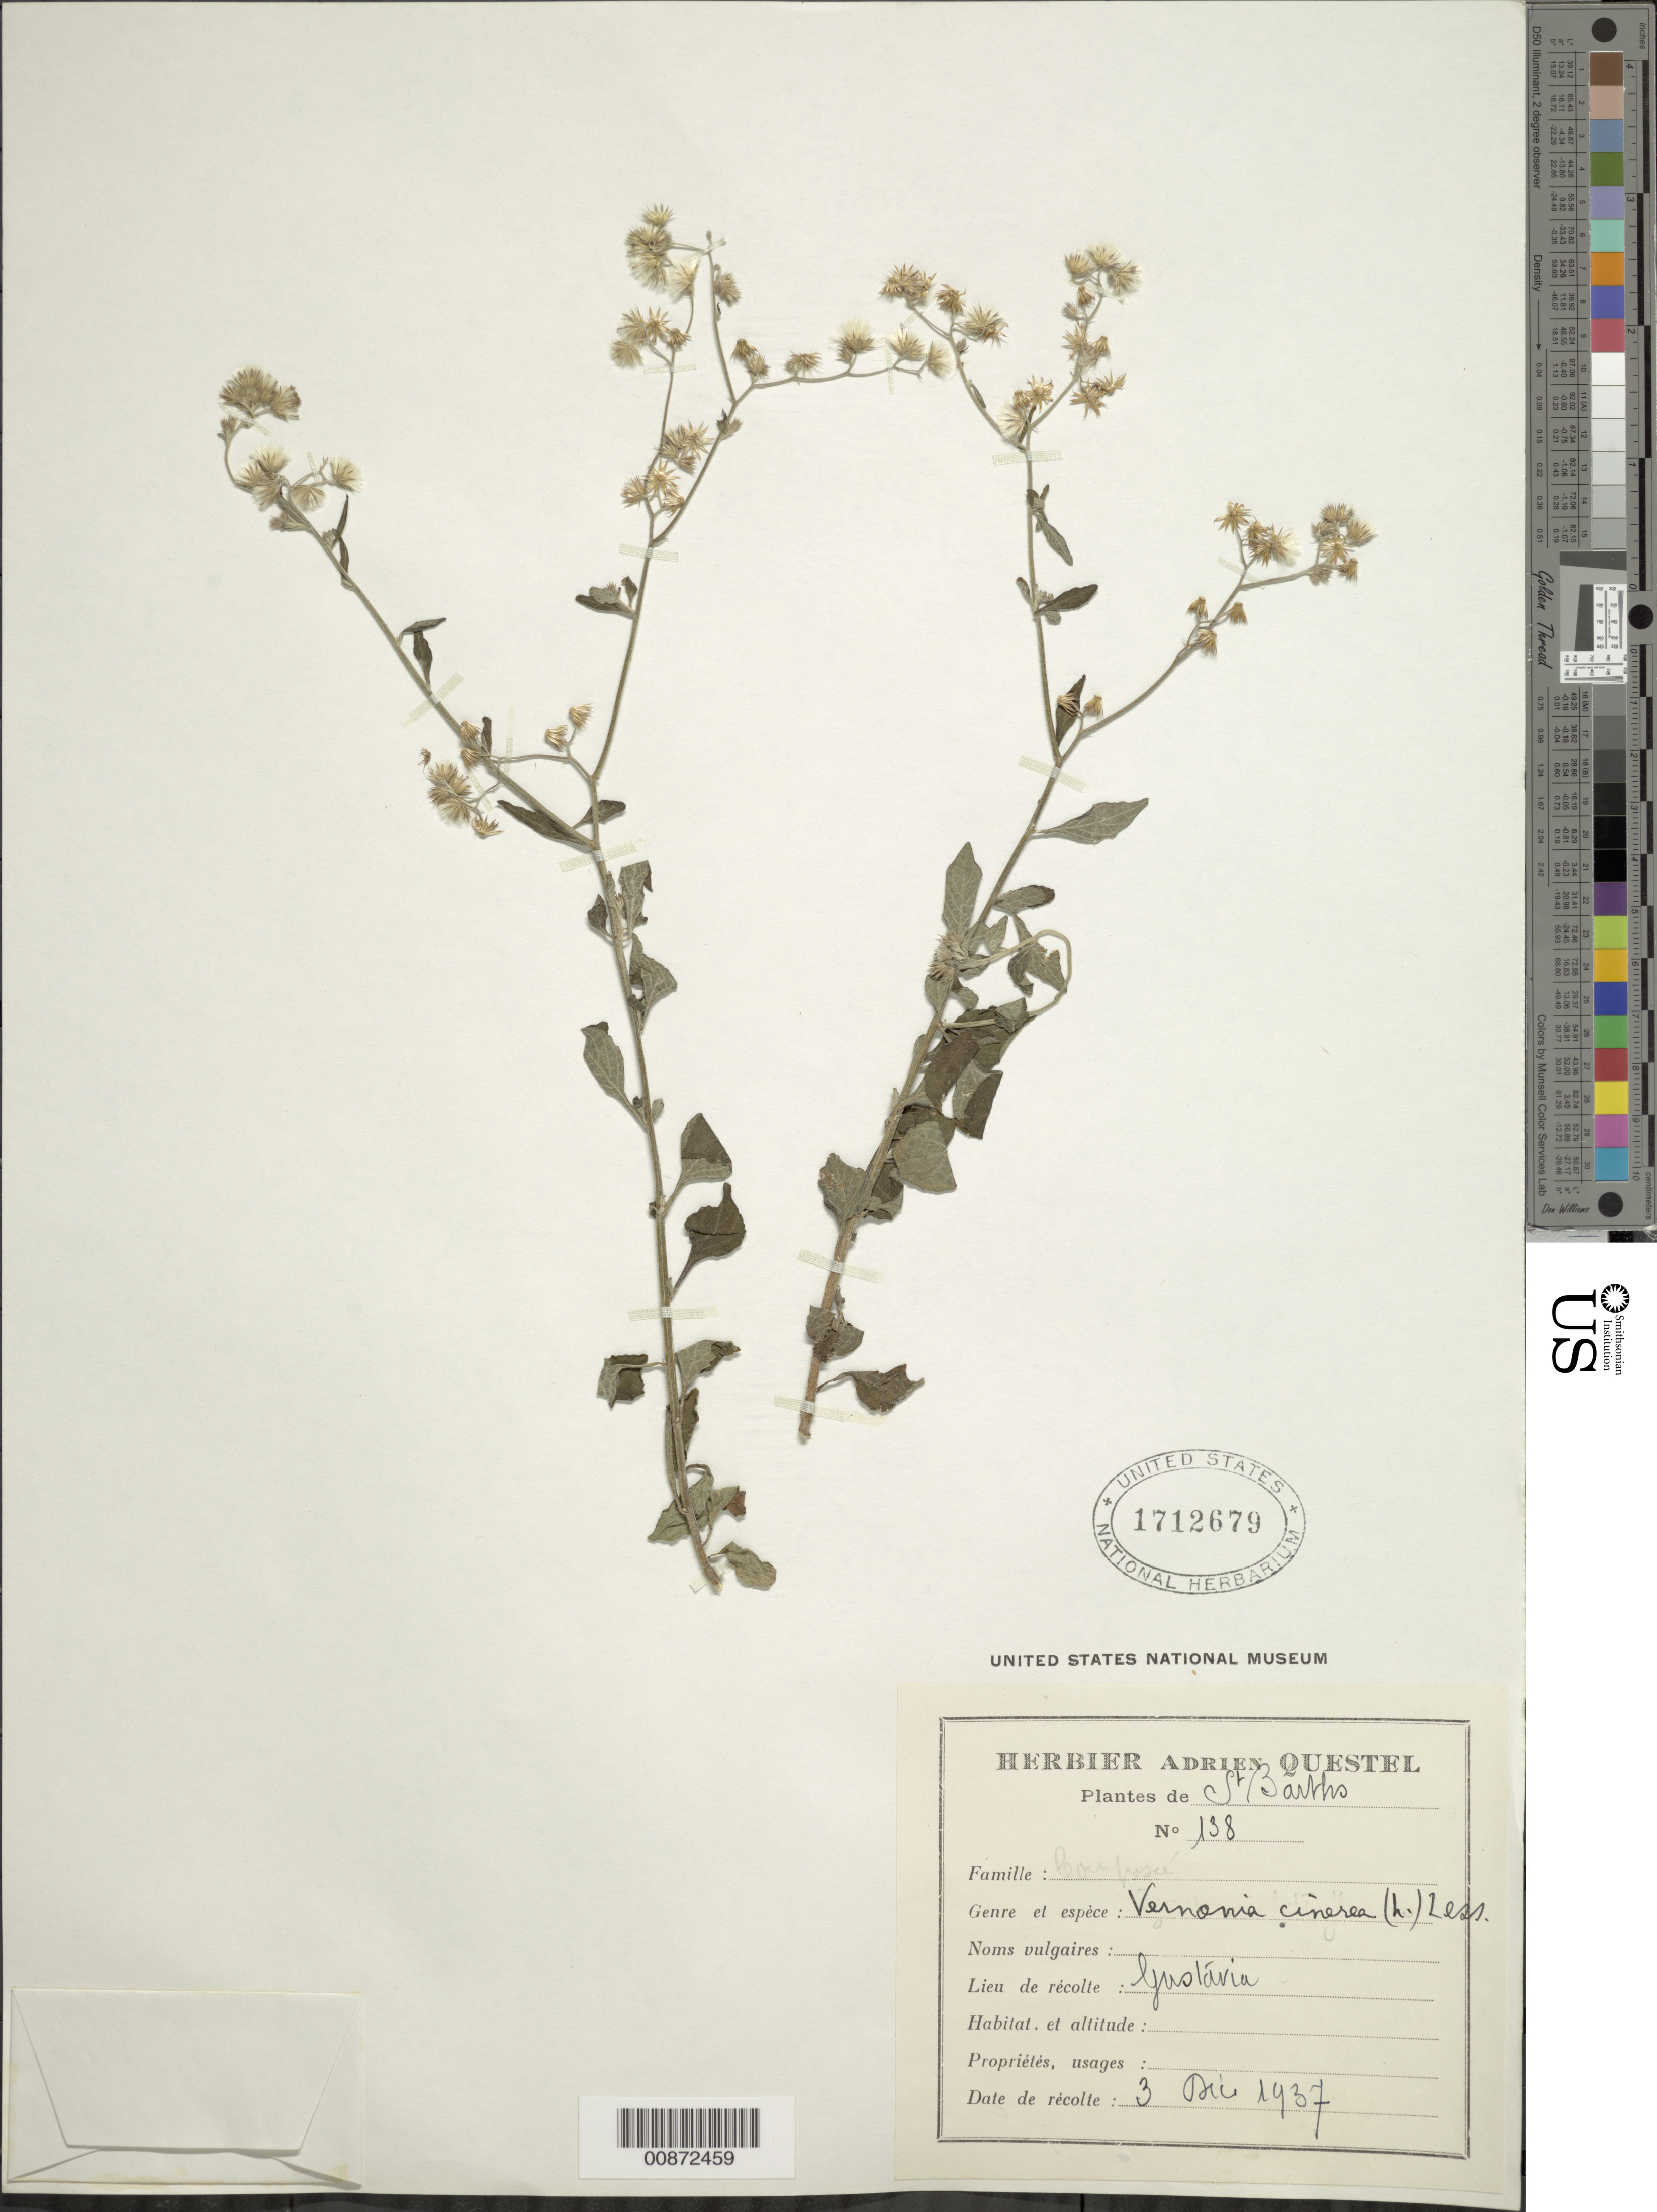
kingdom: Plantae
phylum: Tracheophyta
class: Magnoliopsida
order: Asterales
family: Asteraceae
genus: Cyanthillium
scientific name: Cyanthillium cinereum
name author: (L.) H. Rob.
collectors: A. Questel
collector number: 138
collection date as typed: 03 Dec 1937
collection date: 1937-12-03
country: Saint Barthélemy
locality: Gustaria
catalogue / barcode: US 1712679